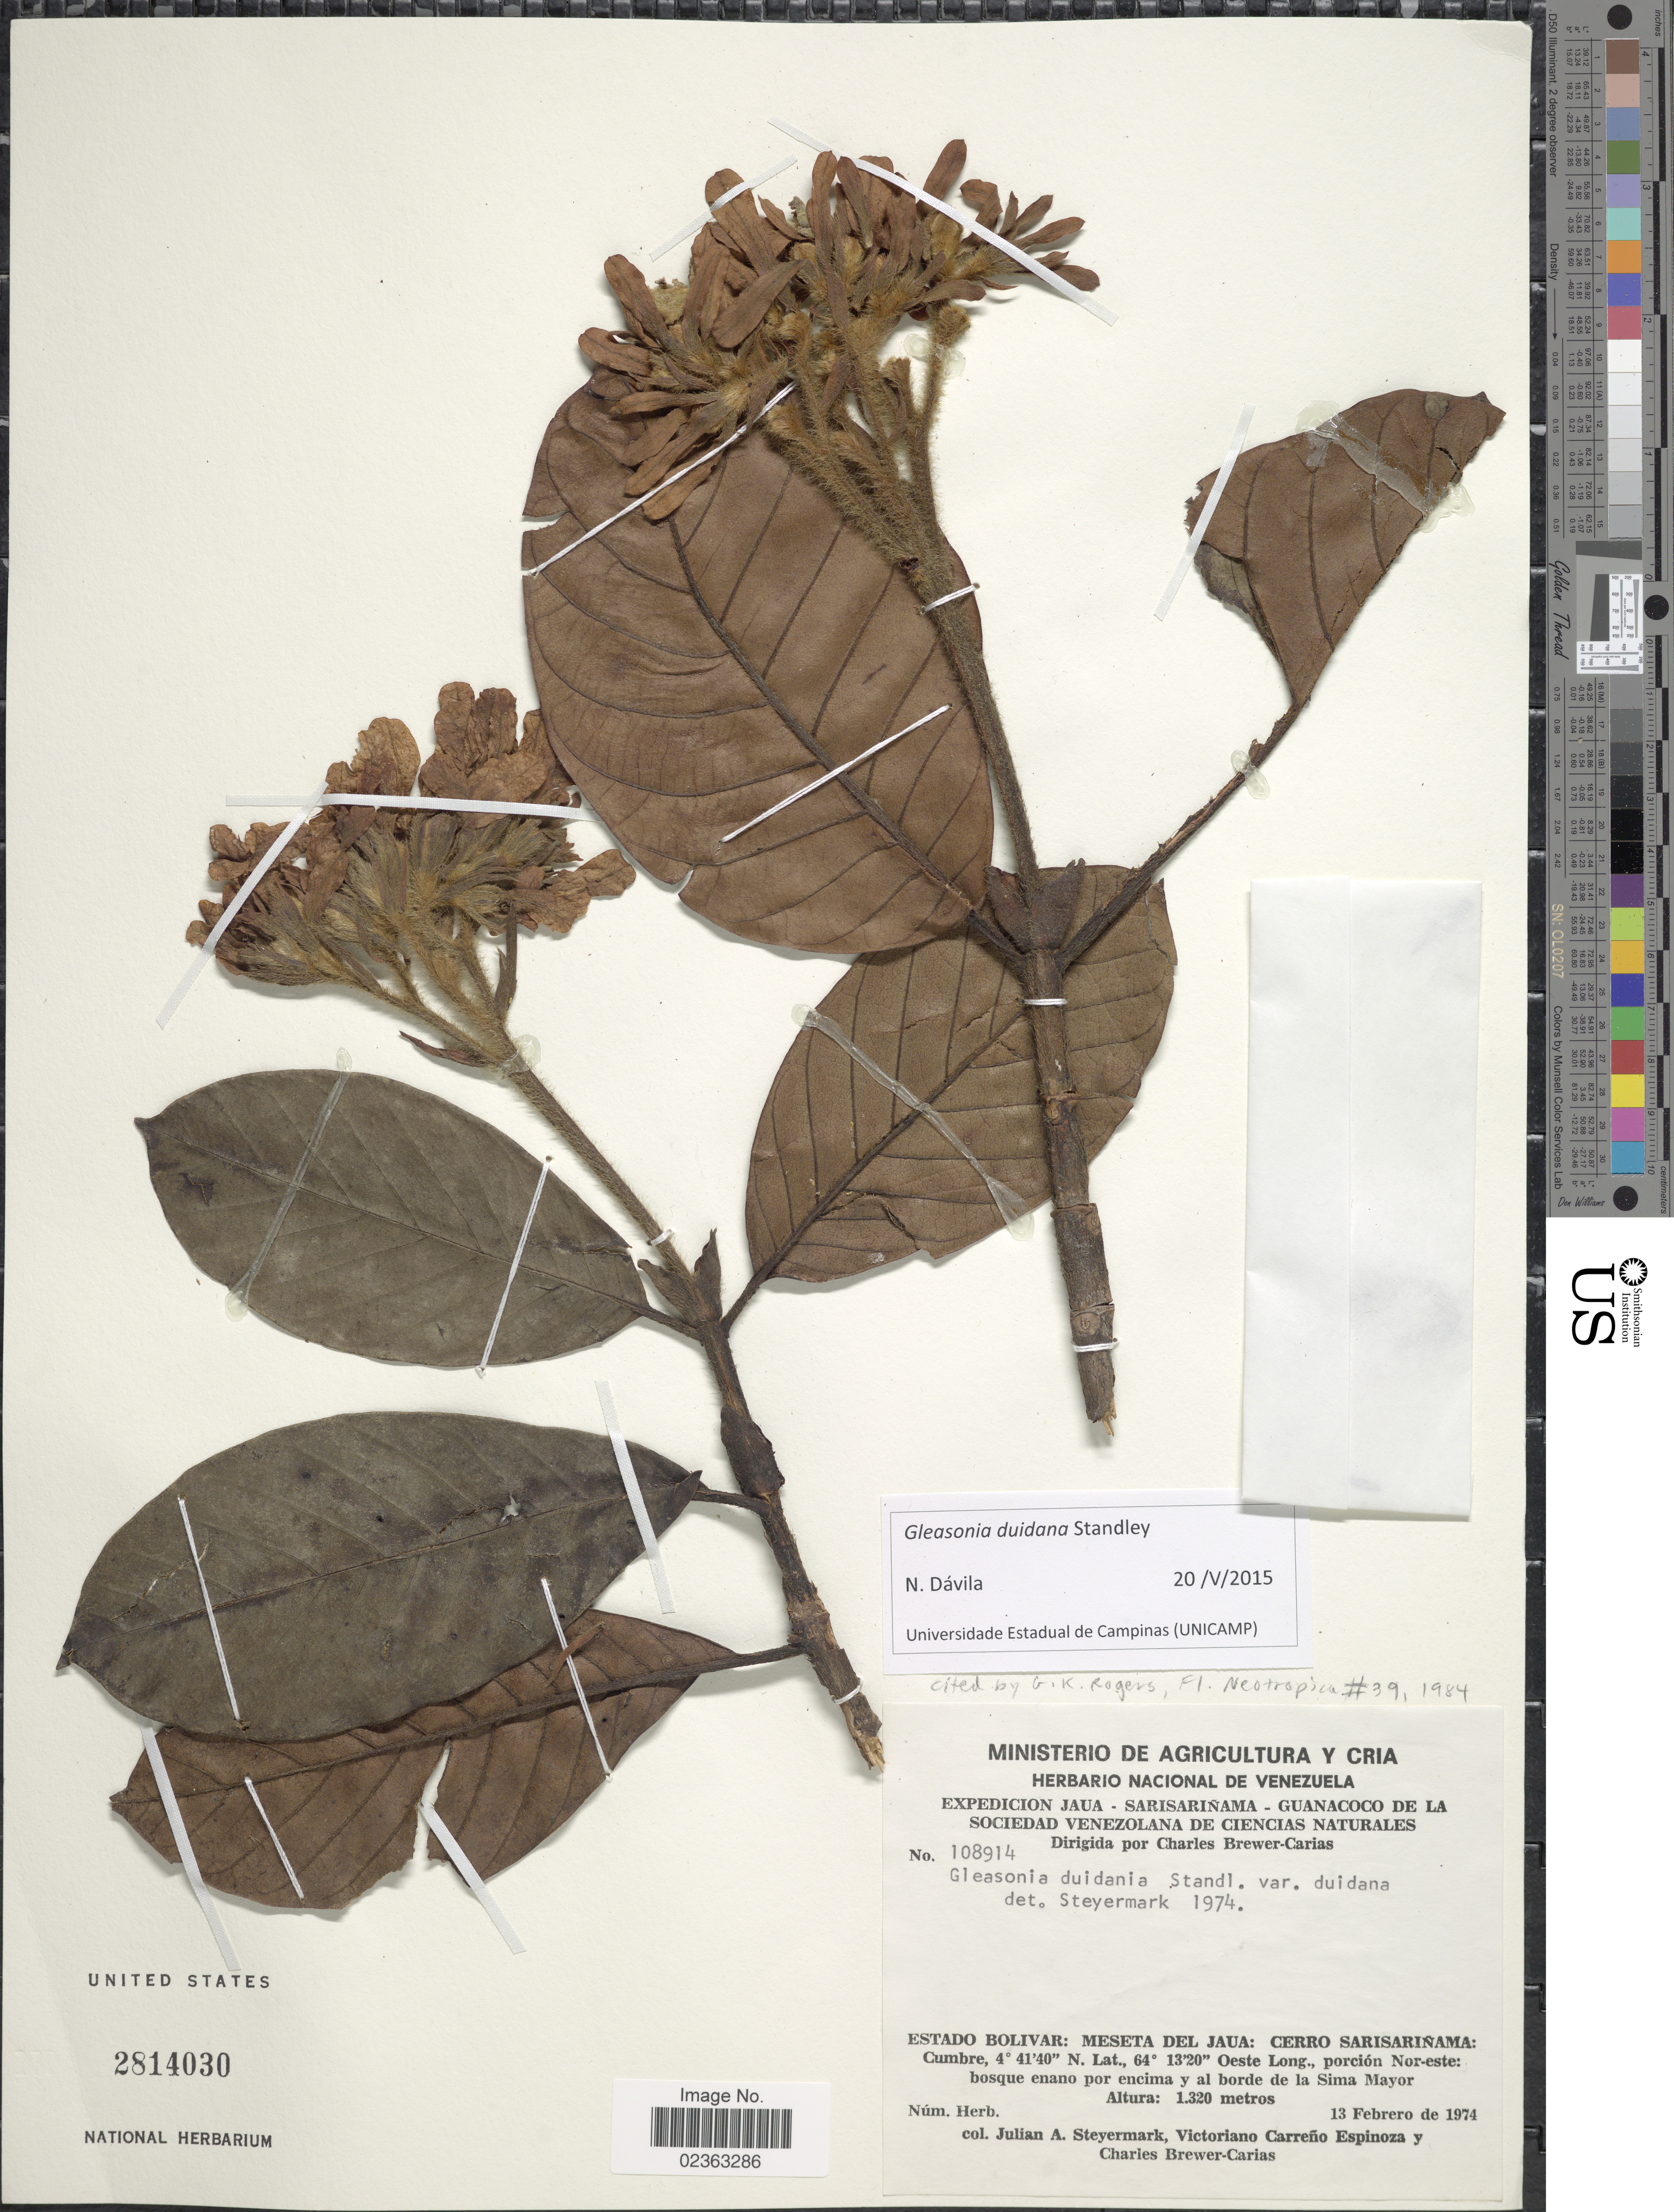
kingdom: Plantae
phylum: Tracheophyta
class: Magnoliopsida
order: Gentianales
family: Rubiaceae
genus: Gleasonia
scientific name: Gleasonia duidana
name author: Standl.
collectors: J. Steyermark, V. Carreño E. & C. Brewer-Carias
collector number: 108914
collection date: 1974-02-13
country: Venezuela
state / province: Bolivar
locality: Meseta del Jaua: Cerro Sarsarinama: Cumbre, porcion Nor-este: bosque enano por encima y al borde de la Sima Mayor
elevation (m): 1320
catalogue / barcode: US 2814030